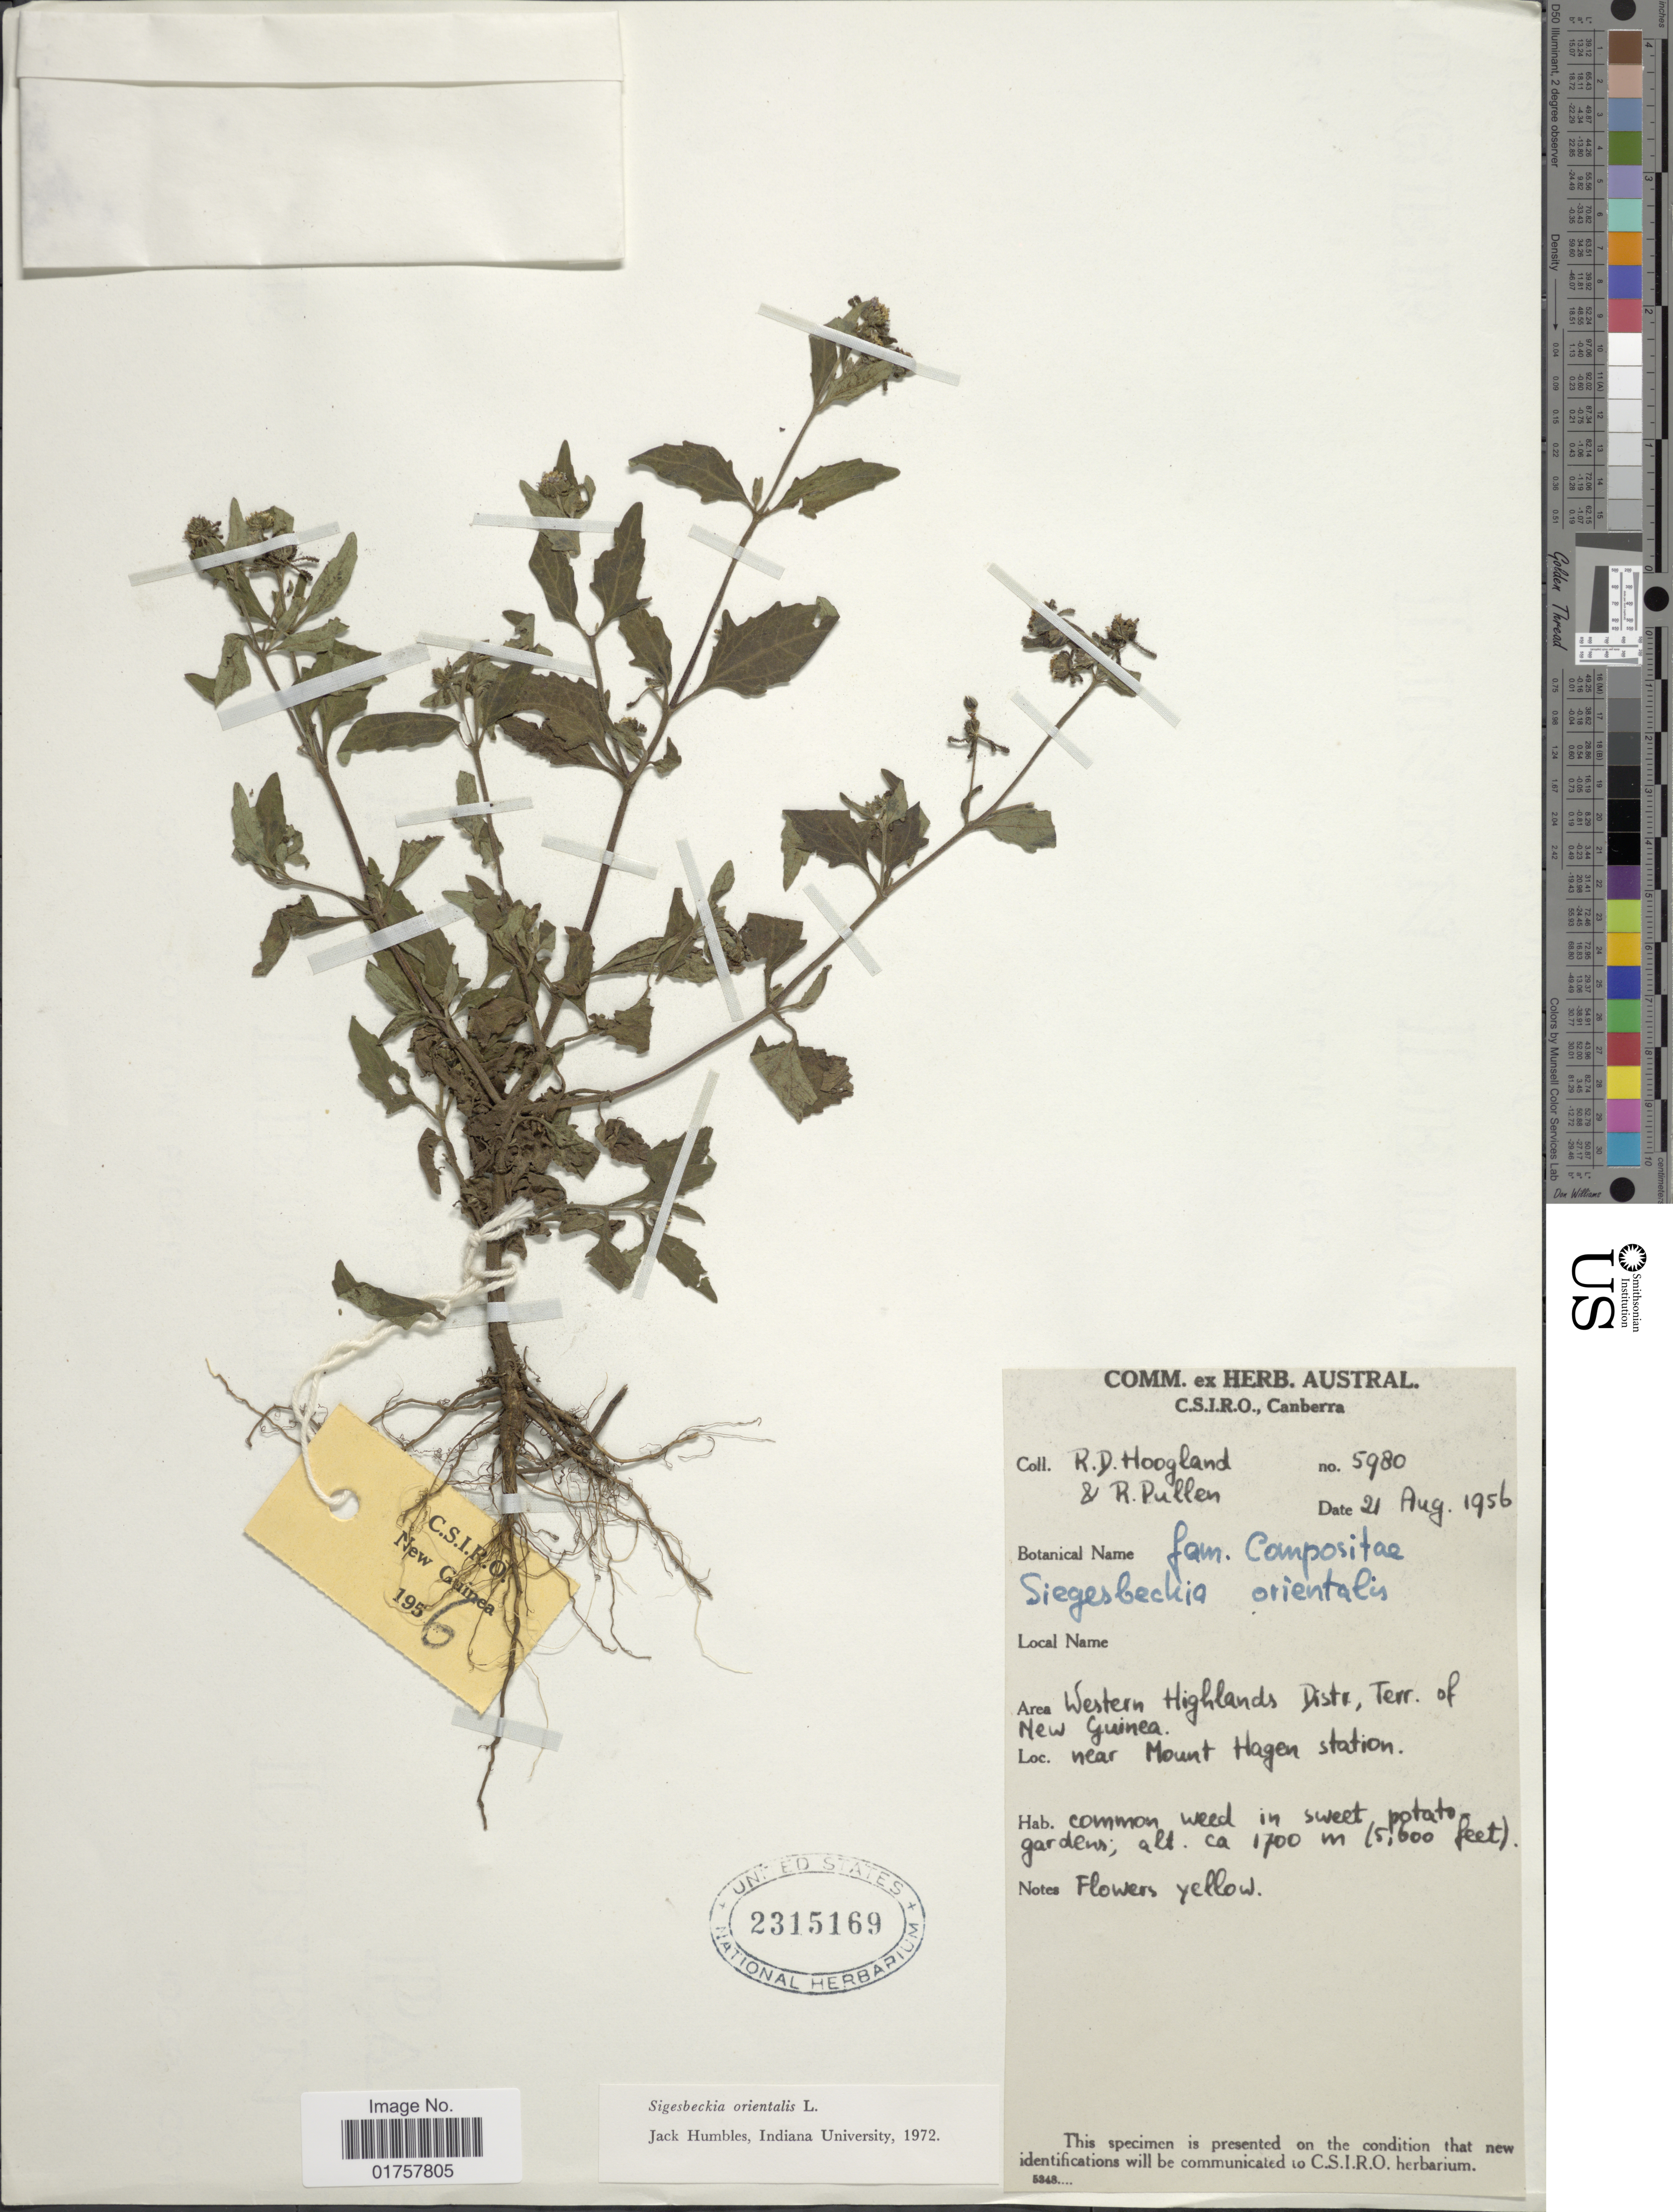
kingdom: Plantae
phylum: Tracheophyta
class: Magnoliopsida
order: Asterales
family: Asteraceae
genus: Sigesbeckia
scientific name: Sigesbeckia orientalis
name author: L.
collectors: R. D. Hoogland & R. Pullen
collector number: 5980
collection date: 1956-08-21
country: Papua New Guinea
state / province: Western Highlands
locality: Terr. of New Guinea, near Mount Hagen station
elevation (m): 1700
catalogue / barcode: US 2315169